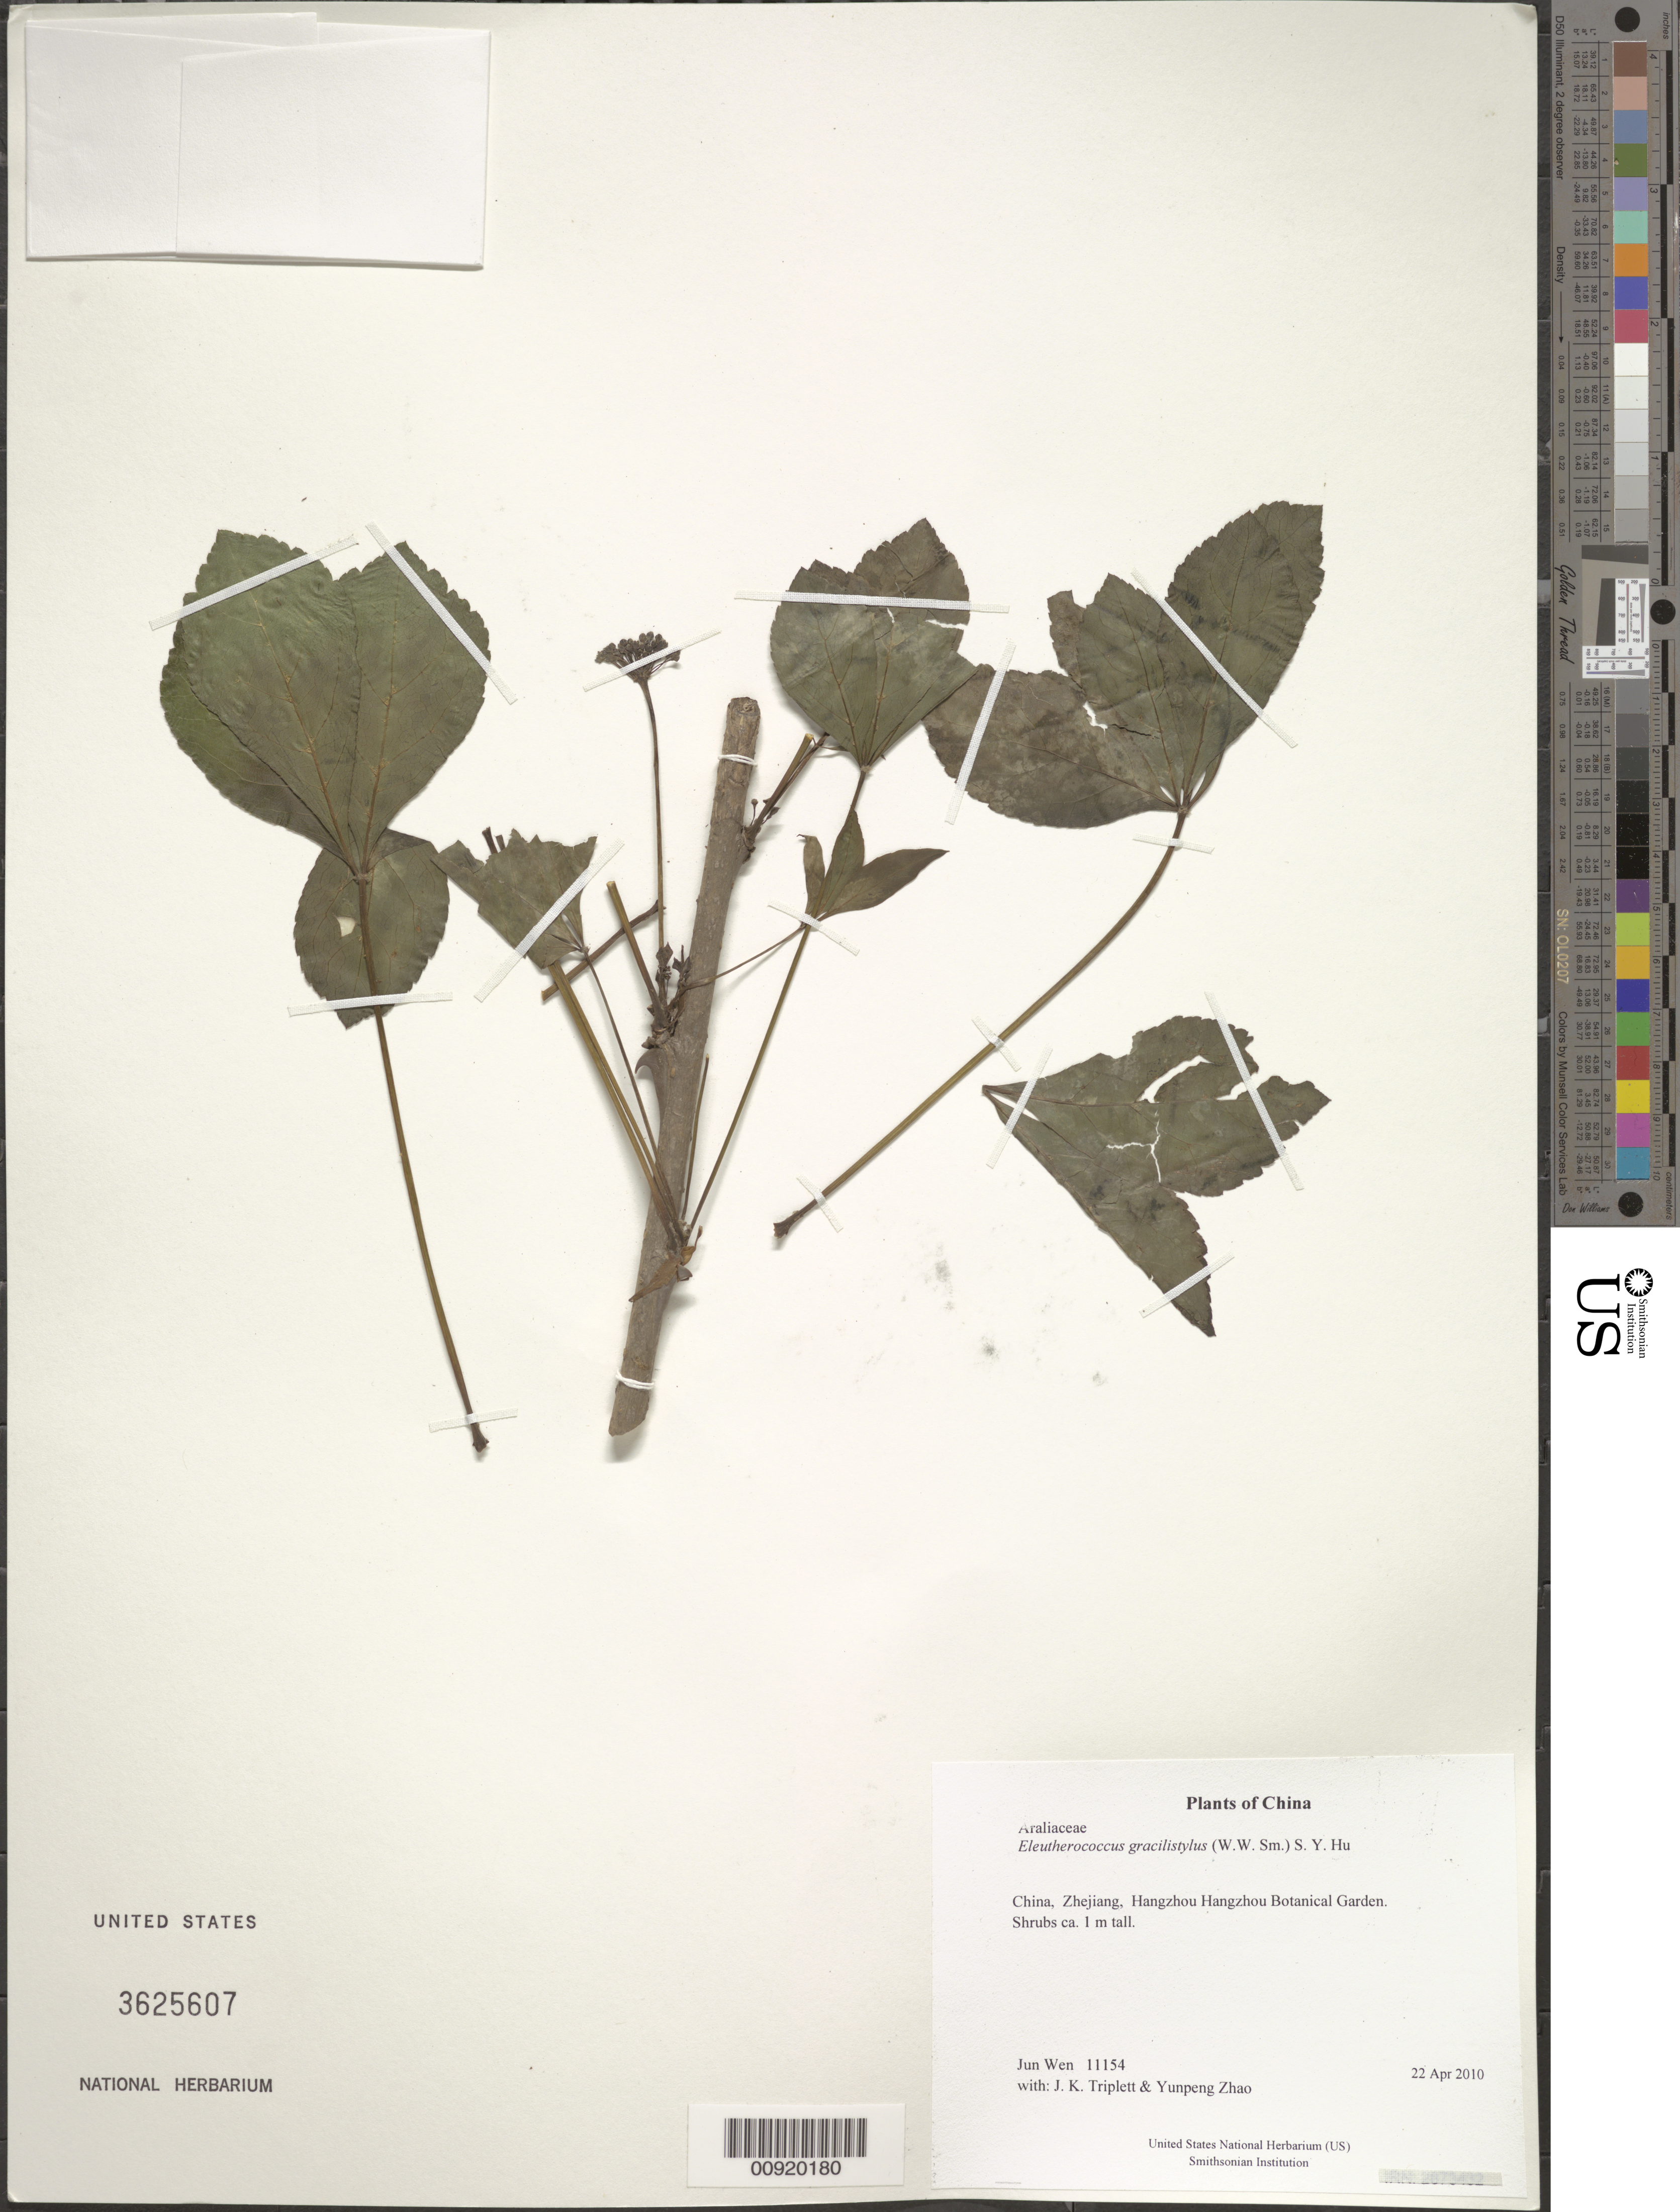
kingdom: Plantae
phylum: Tracheophyta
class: Magnoliopsida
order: Apiales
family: Araliaceae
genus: Eleutherococcus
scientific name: Eleutherococcus gracilistylus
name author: (W.W. Sm.) S.Y. Hu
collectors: J. Wen, J. K. Triplett & Yunpeng Zhao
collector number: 11154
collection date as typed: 22 Apr 2010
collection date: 2010-04-22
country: China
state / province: Zhejiang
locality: Hangzhou Hangzhou Botanical Garden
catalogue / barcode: US 3625607